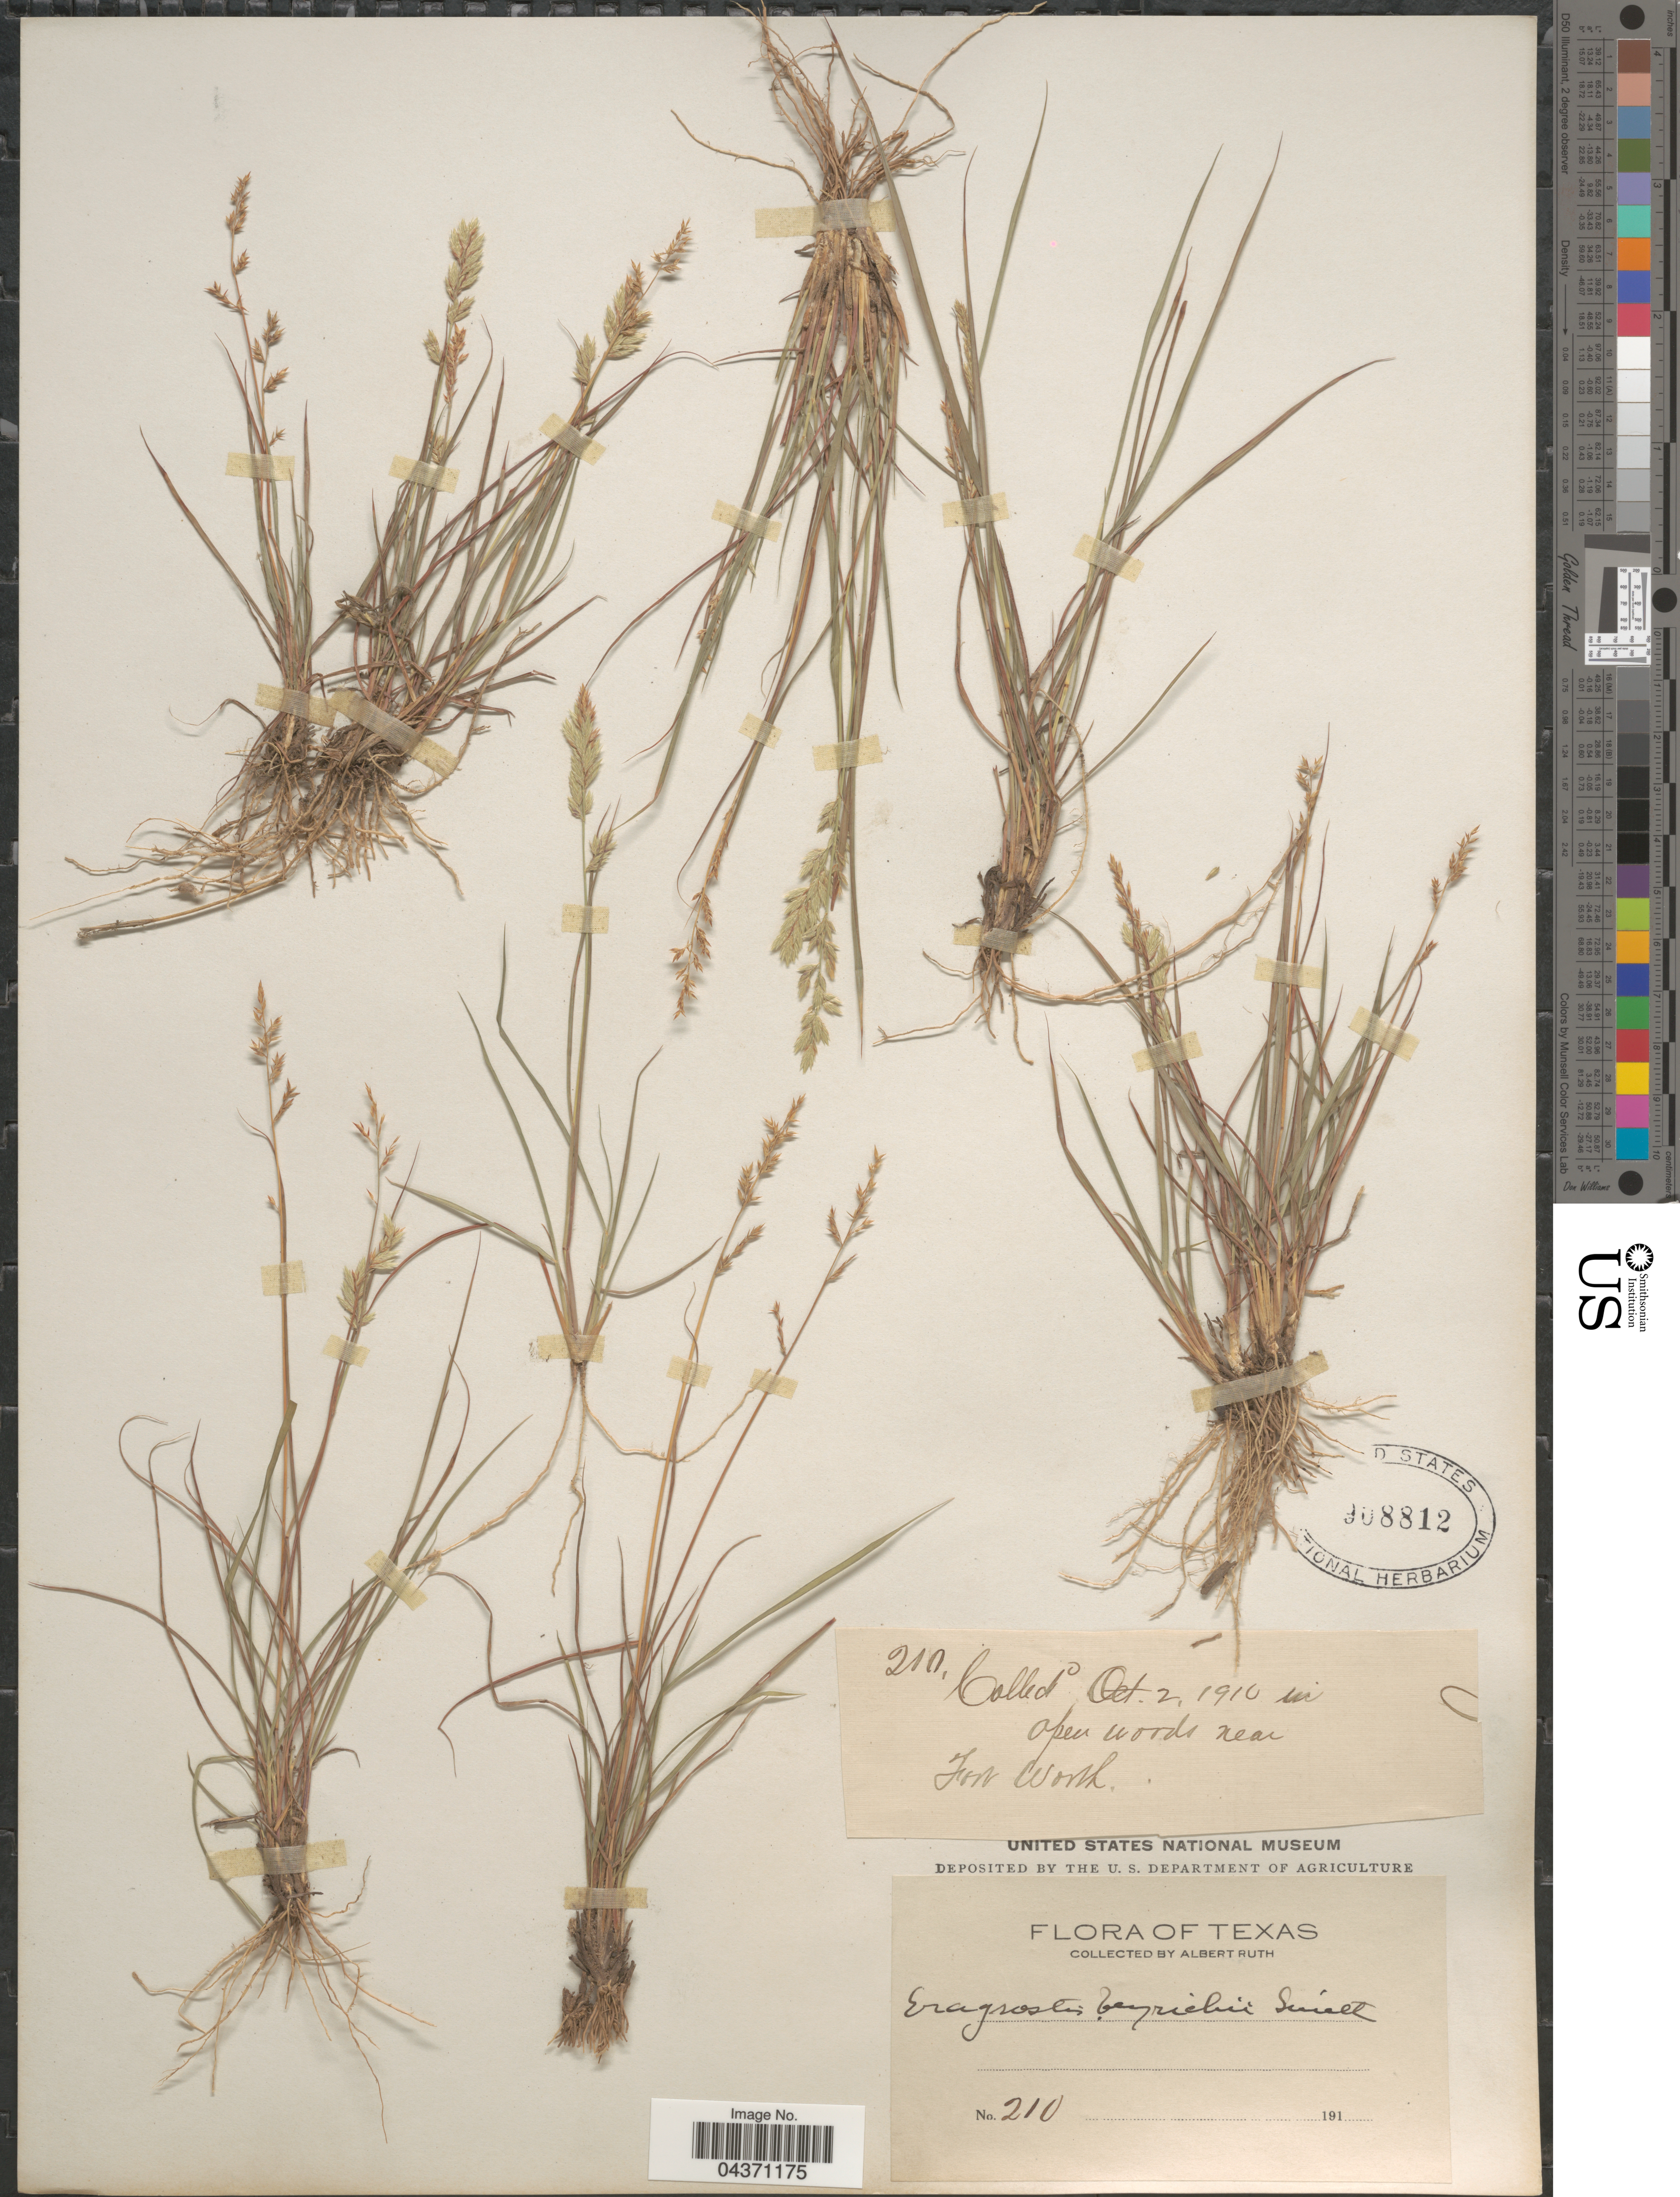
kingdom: Plantae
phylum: Tracheophyta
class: Liliopsida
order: Poales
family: Poaceae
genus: Eragrostis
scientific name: Eragrostis secundiflora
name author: J. Presl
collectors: A. Ruth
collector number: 210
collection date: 1910-10-02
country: United States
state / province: Texas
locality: In open woods near Fort Worth.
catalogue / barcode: US 908812